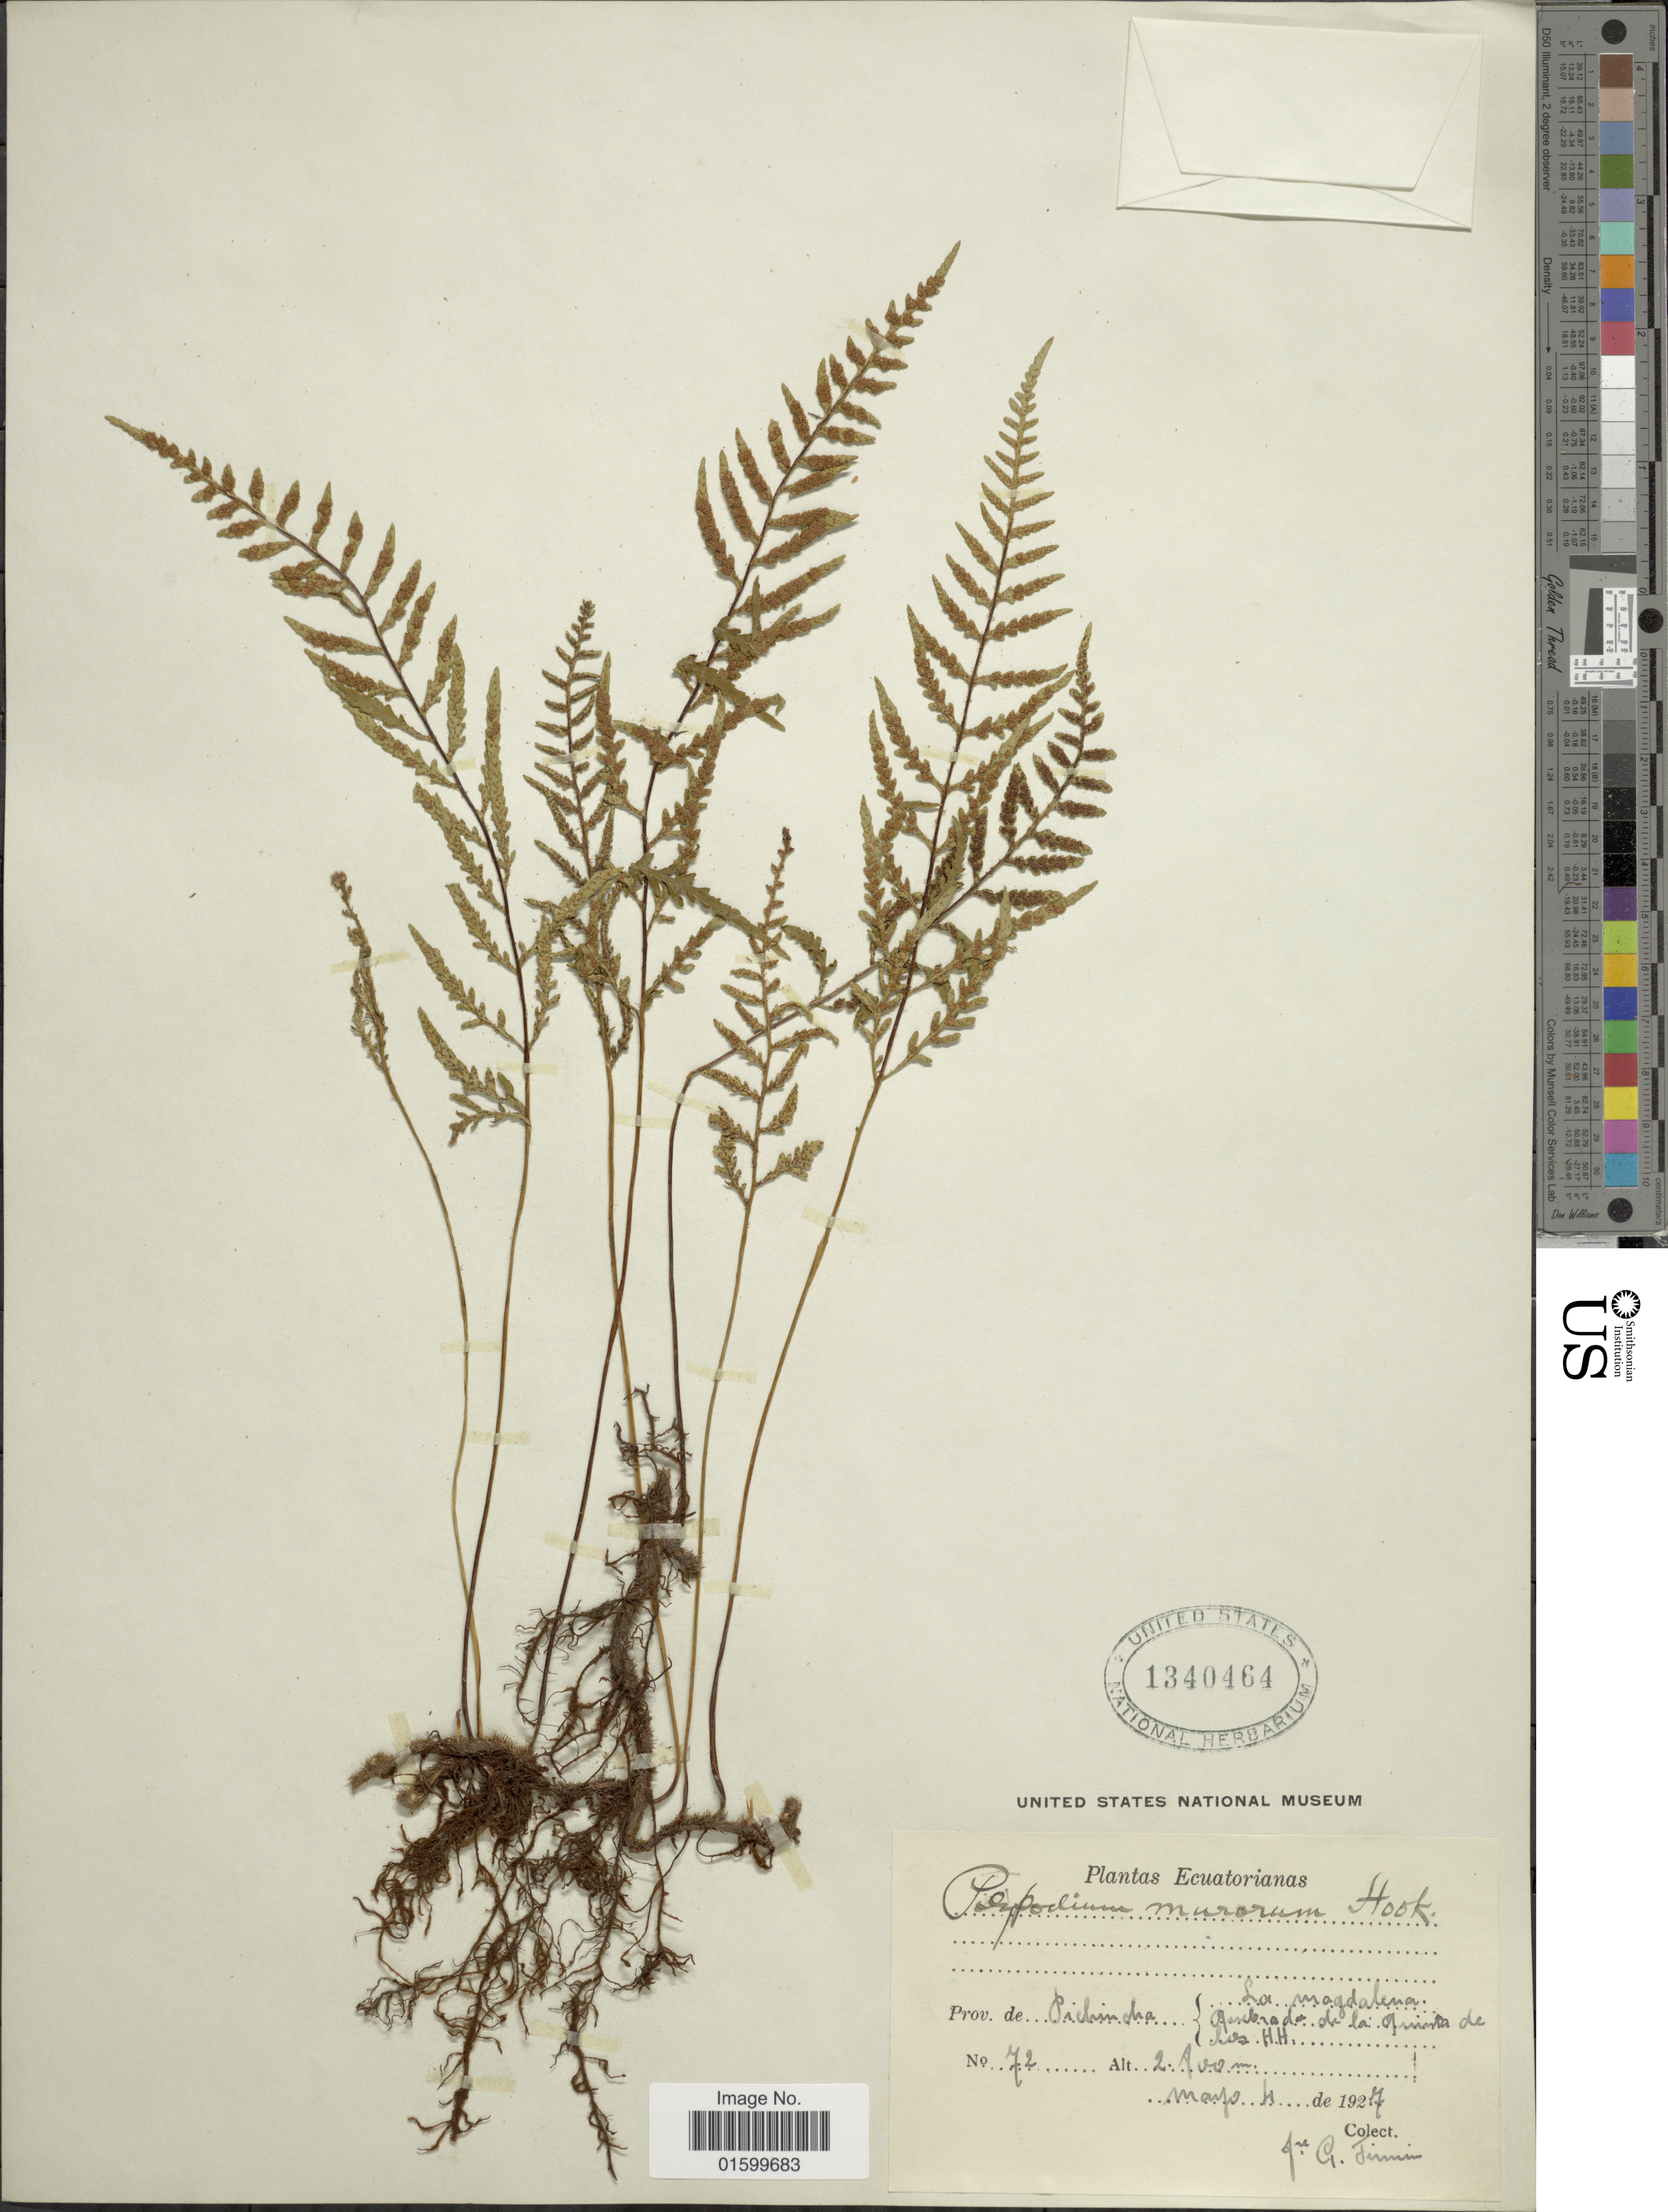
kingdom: Plantae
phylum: Tracheophyta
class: Polypodiopsida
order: Polypodiales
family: Polypodiaceae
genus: Pleopeltis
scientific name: Pleopeltis murorum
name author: (Hook.) A.R. Sm. & Tejero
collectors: G. Firmin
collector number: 72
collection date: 1927-05-04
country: Ecuador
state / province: Pichincha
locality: Ecuatorianas, Prov. de Pichincha, La Magdalena quebrada de la Quinta de los HH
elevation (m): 2700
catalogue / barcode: US 1340464